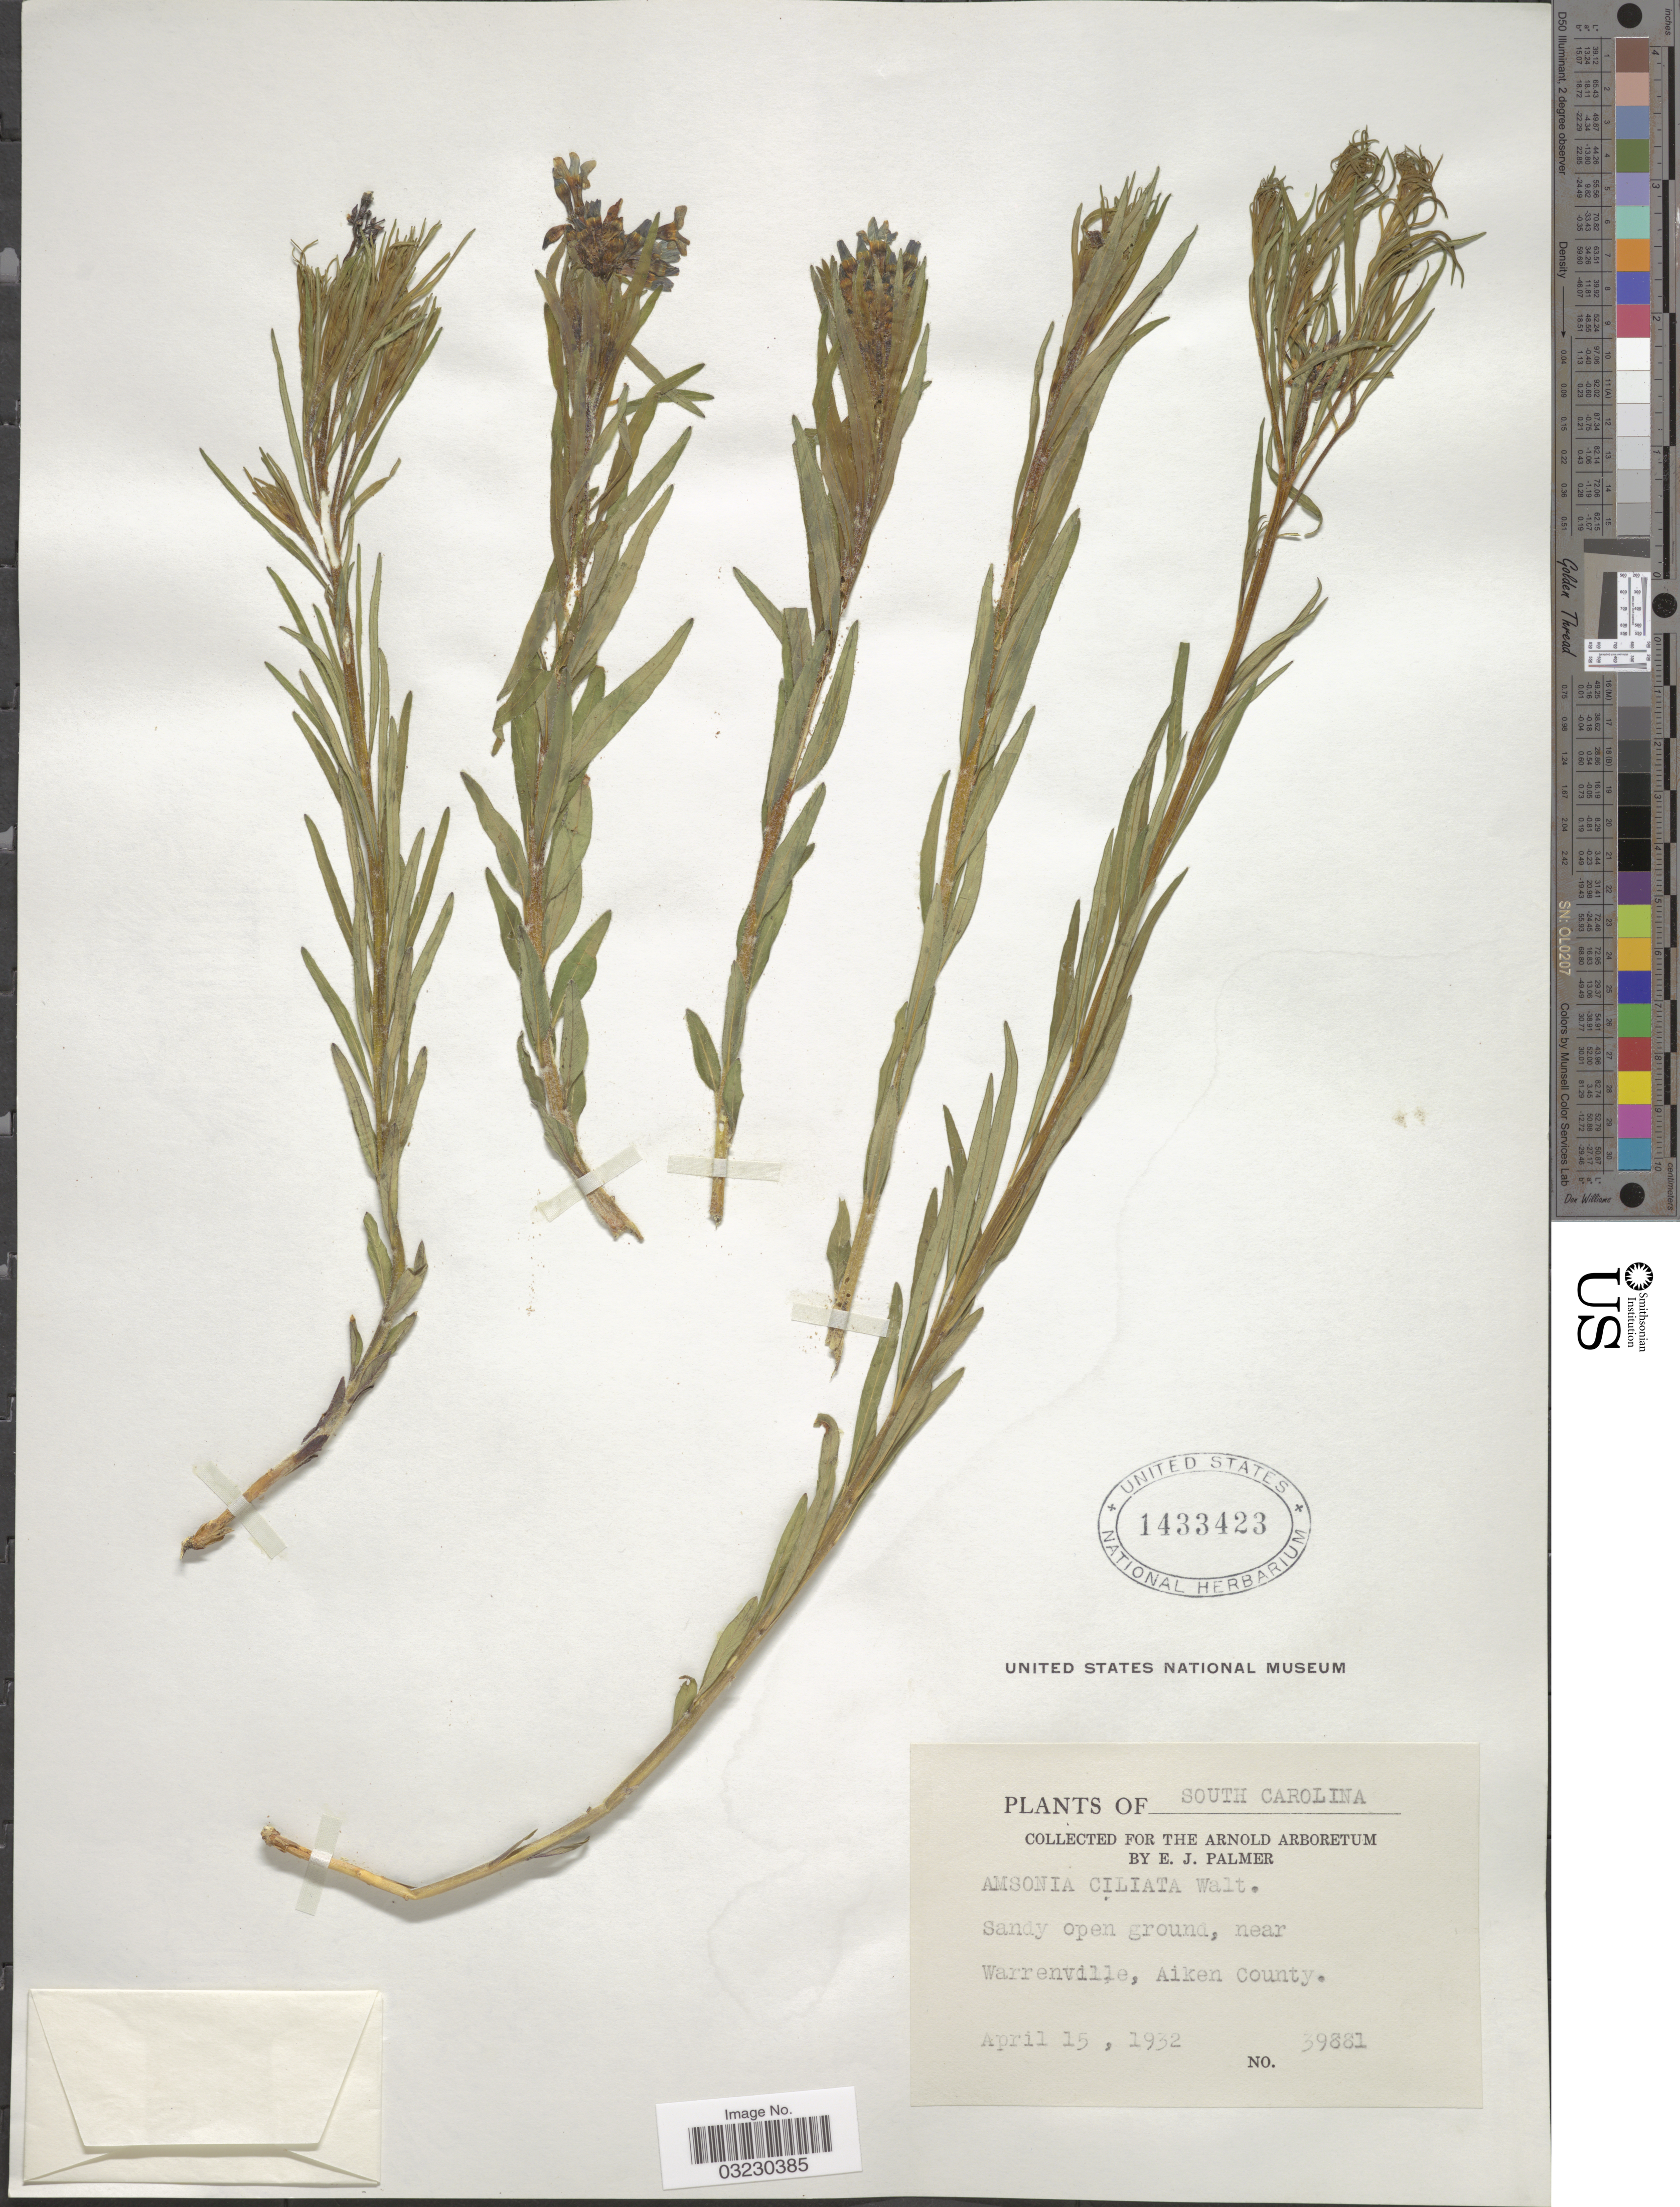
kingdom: Plantae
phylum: Tracheophyta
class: Magnoliopsida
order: Gentianales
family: Apocynaceae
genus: Amsonia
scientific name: Amsonia ciliata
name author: Walter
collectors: E. J. Palmer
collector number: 39881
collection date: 1932-04-15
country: United States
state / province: South Carolina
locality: Near Warrenville, Aiken County.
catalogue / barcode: US 1433423